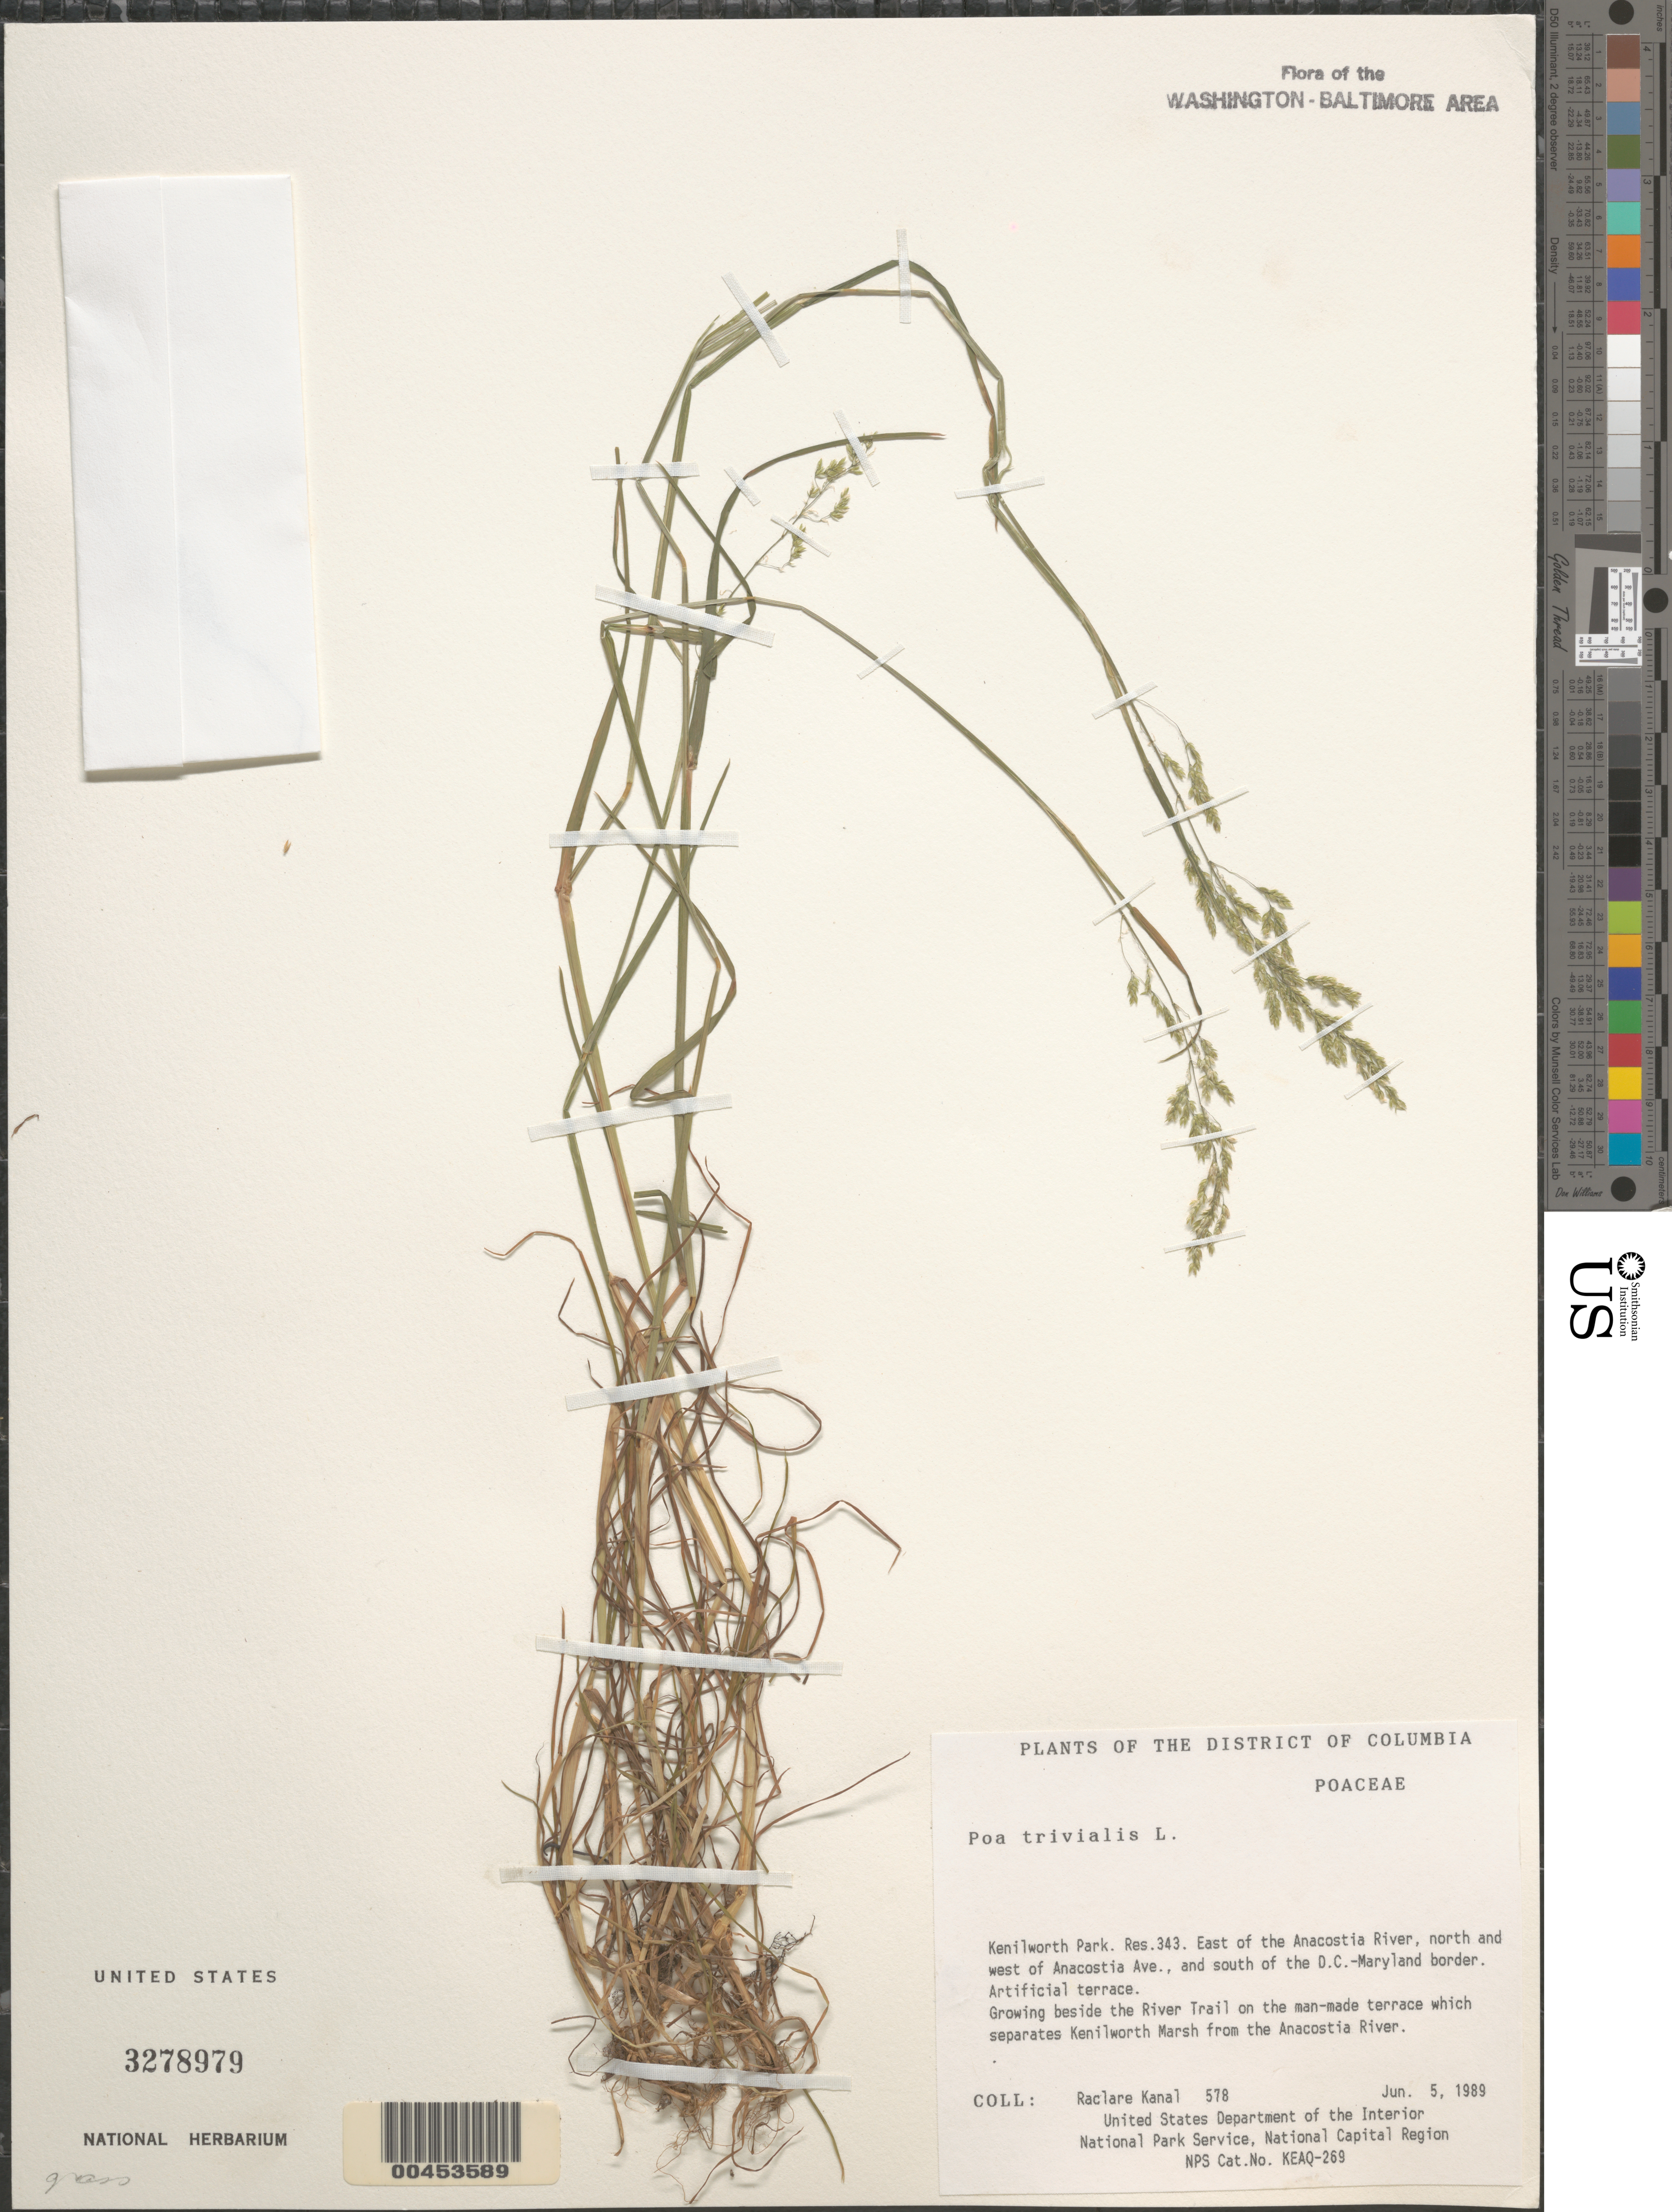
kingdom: Plantae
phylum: Tracheophyta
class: Liliopsida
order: Poales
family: Poaceae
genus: Poa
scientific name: Poa trivialis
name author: L.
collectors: R. Kanal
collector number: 578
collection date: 1989-06-05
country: United States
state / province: District of Columbia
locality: Kenilworth Park. Res. 343. East of the Anacostia River, north and west of Anacostia Ave., and south of the D.C.-Maryland border. Growing beside the River Trail on the man-made terrace which separates Kenilworth Marsh from the Anacostia River.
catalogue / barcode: US 3278979